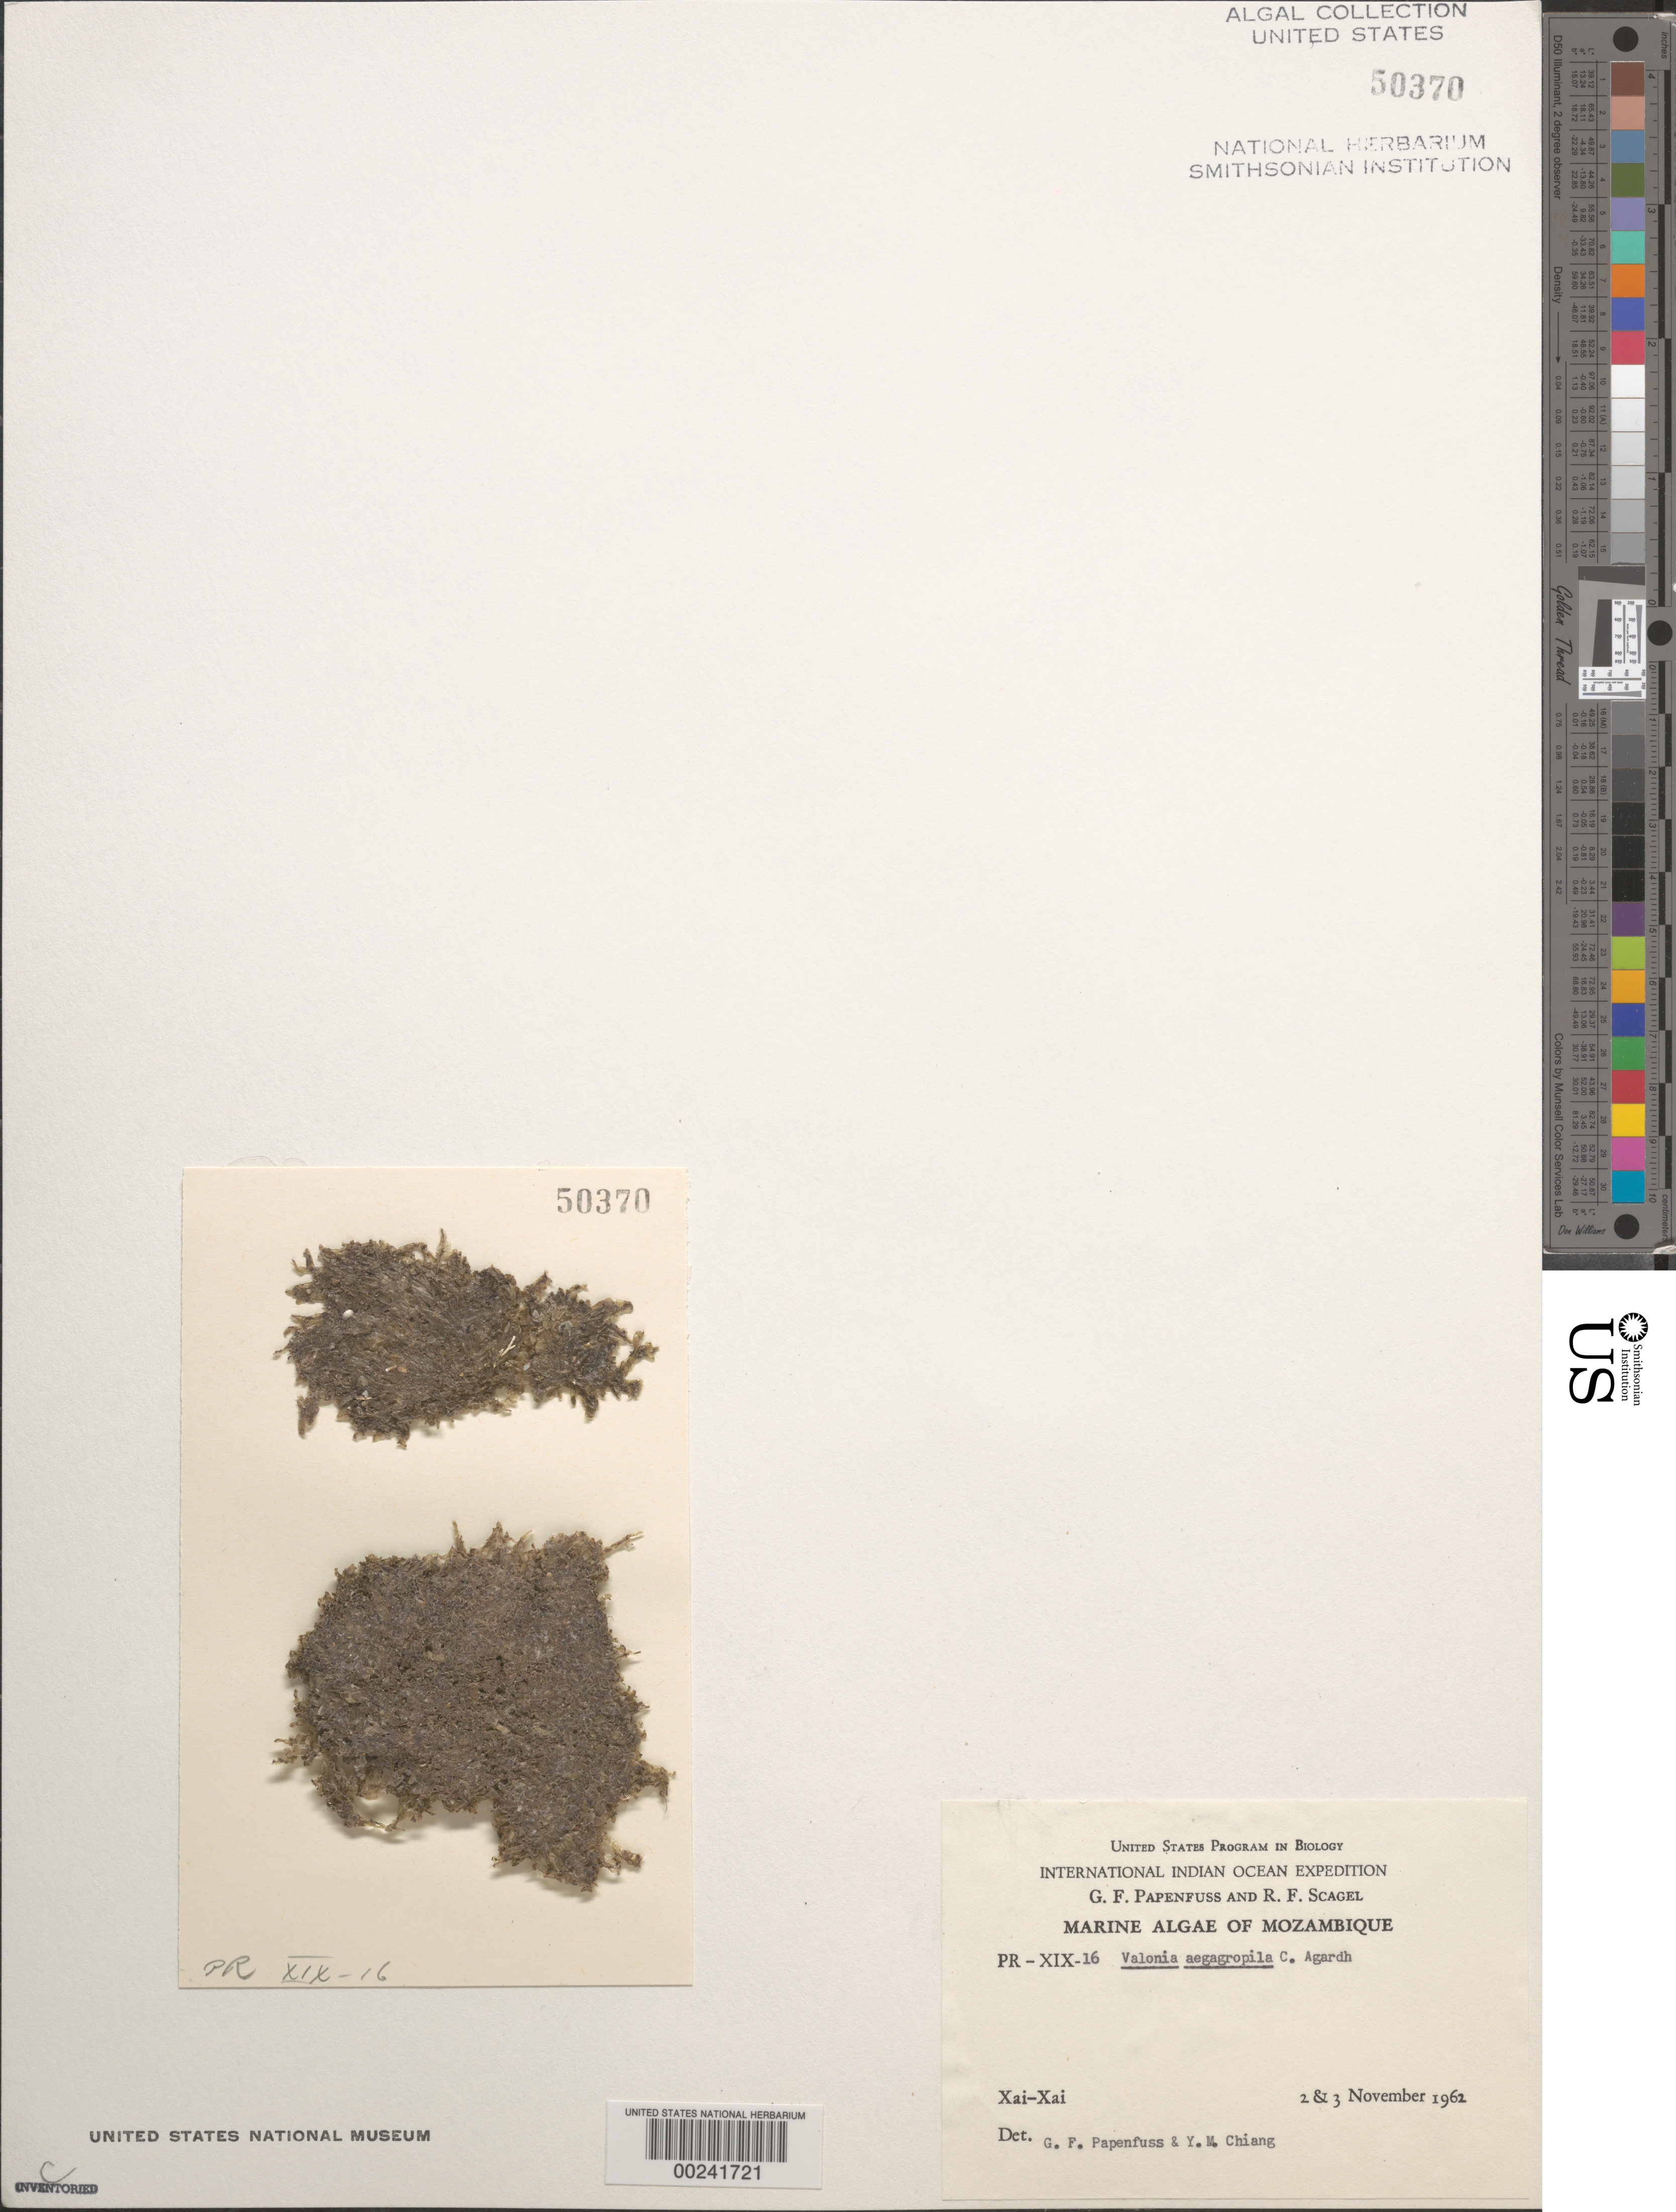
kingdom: Plantae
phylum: Chlorophyta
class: Ulvophyceae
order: Siphonocladales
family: Valoniaceae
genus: Valonia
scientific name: Valonia aegagropila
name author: C. Agardh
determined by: Papenfuss, G. F.; Chiang, Y. M.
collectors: G. Papenfuss & R. F. Scagel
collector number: PR-XIX-16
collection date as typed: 02 Nov 1962 and 03 Nov 1962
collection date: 1962-11-02,1962-11-03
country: Mozambique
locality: Xai-Xai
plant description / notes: International Indian Ocean Expedition, 1962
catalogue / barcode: US 50370